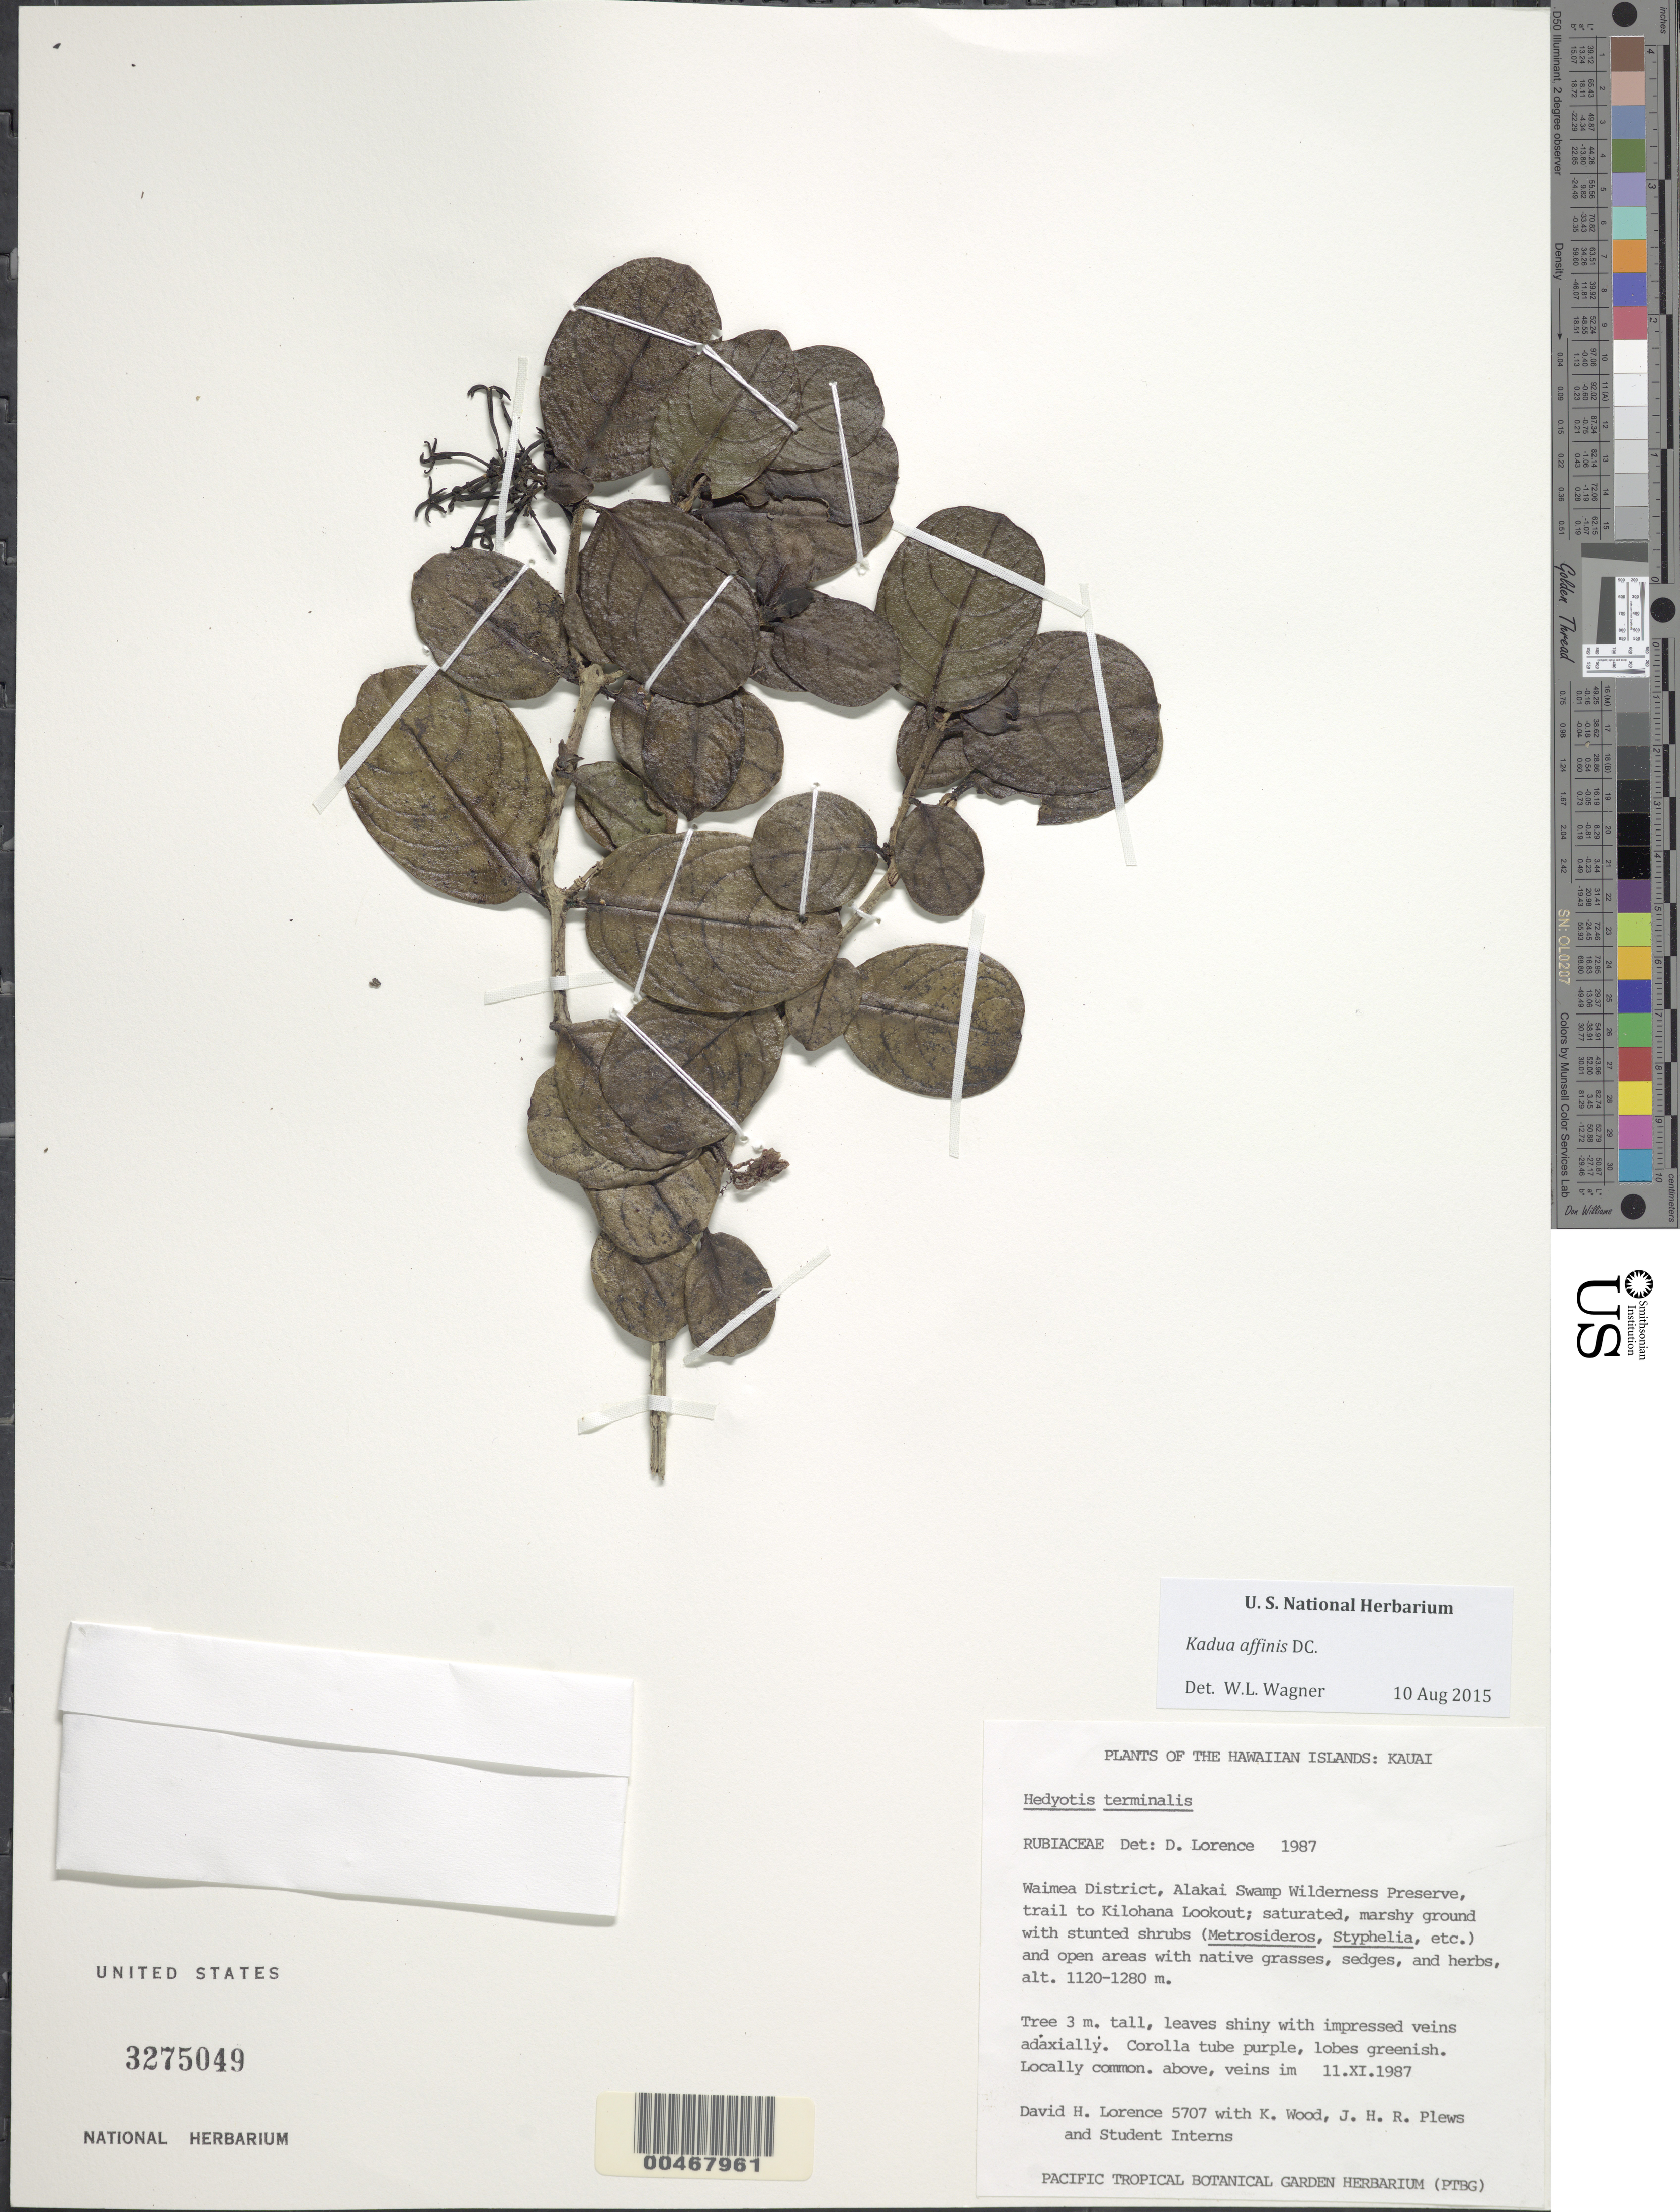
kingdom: Plantae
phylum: Tracheophyta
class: Magnoliopsida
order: Gentianales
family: Rubiaceae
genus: Kadua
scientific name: Kadua affinis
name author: DC.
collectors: D. Lorence, K. Wood & J. Plews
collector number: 5707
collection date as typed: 11 Nov 1987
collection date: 1987-11-11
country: United States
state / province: Hawaii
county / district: Kauai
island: Kaua'i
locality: Alakai Swamp Wilderness Preserve, trail to Kilohana Lookout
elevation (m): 1120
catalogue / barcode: US 3275049